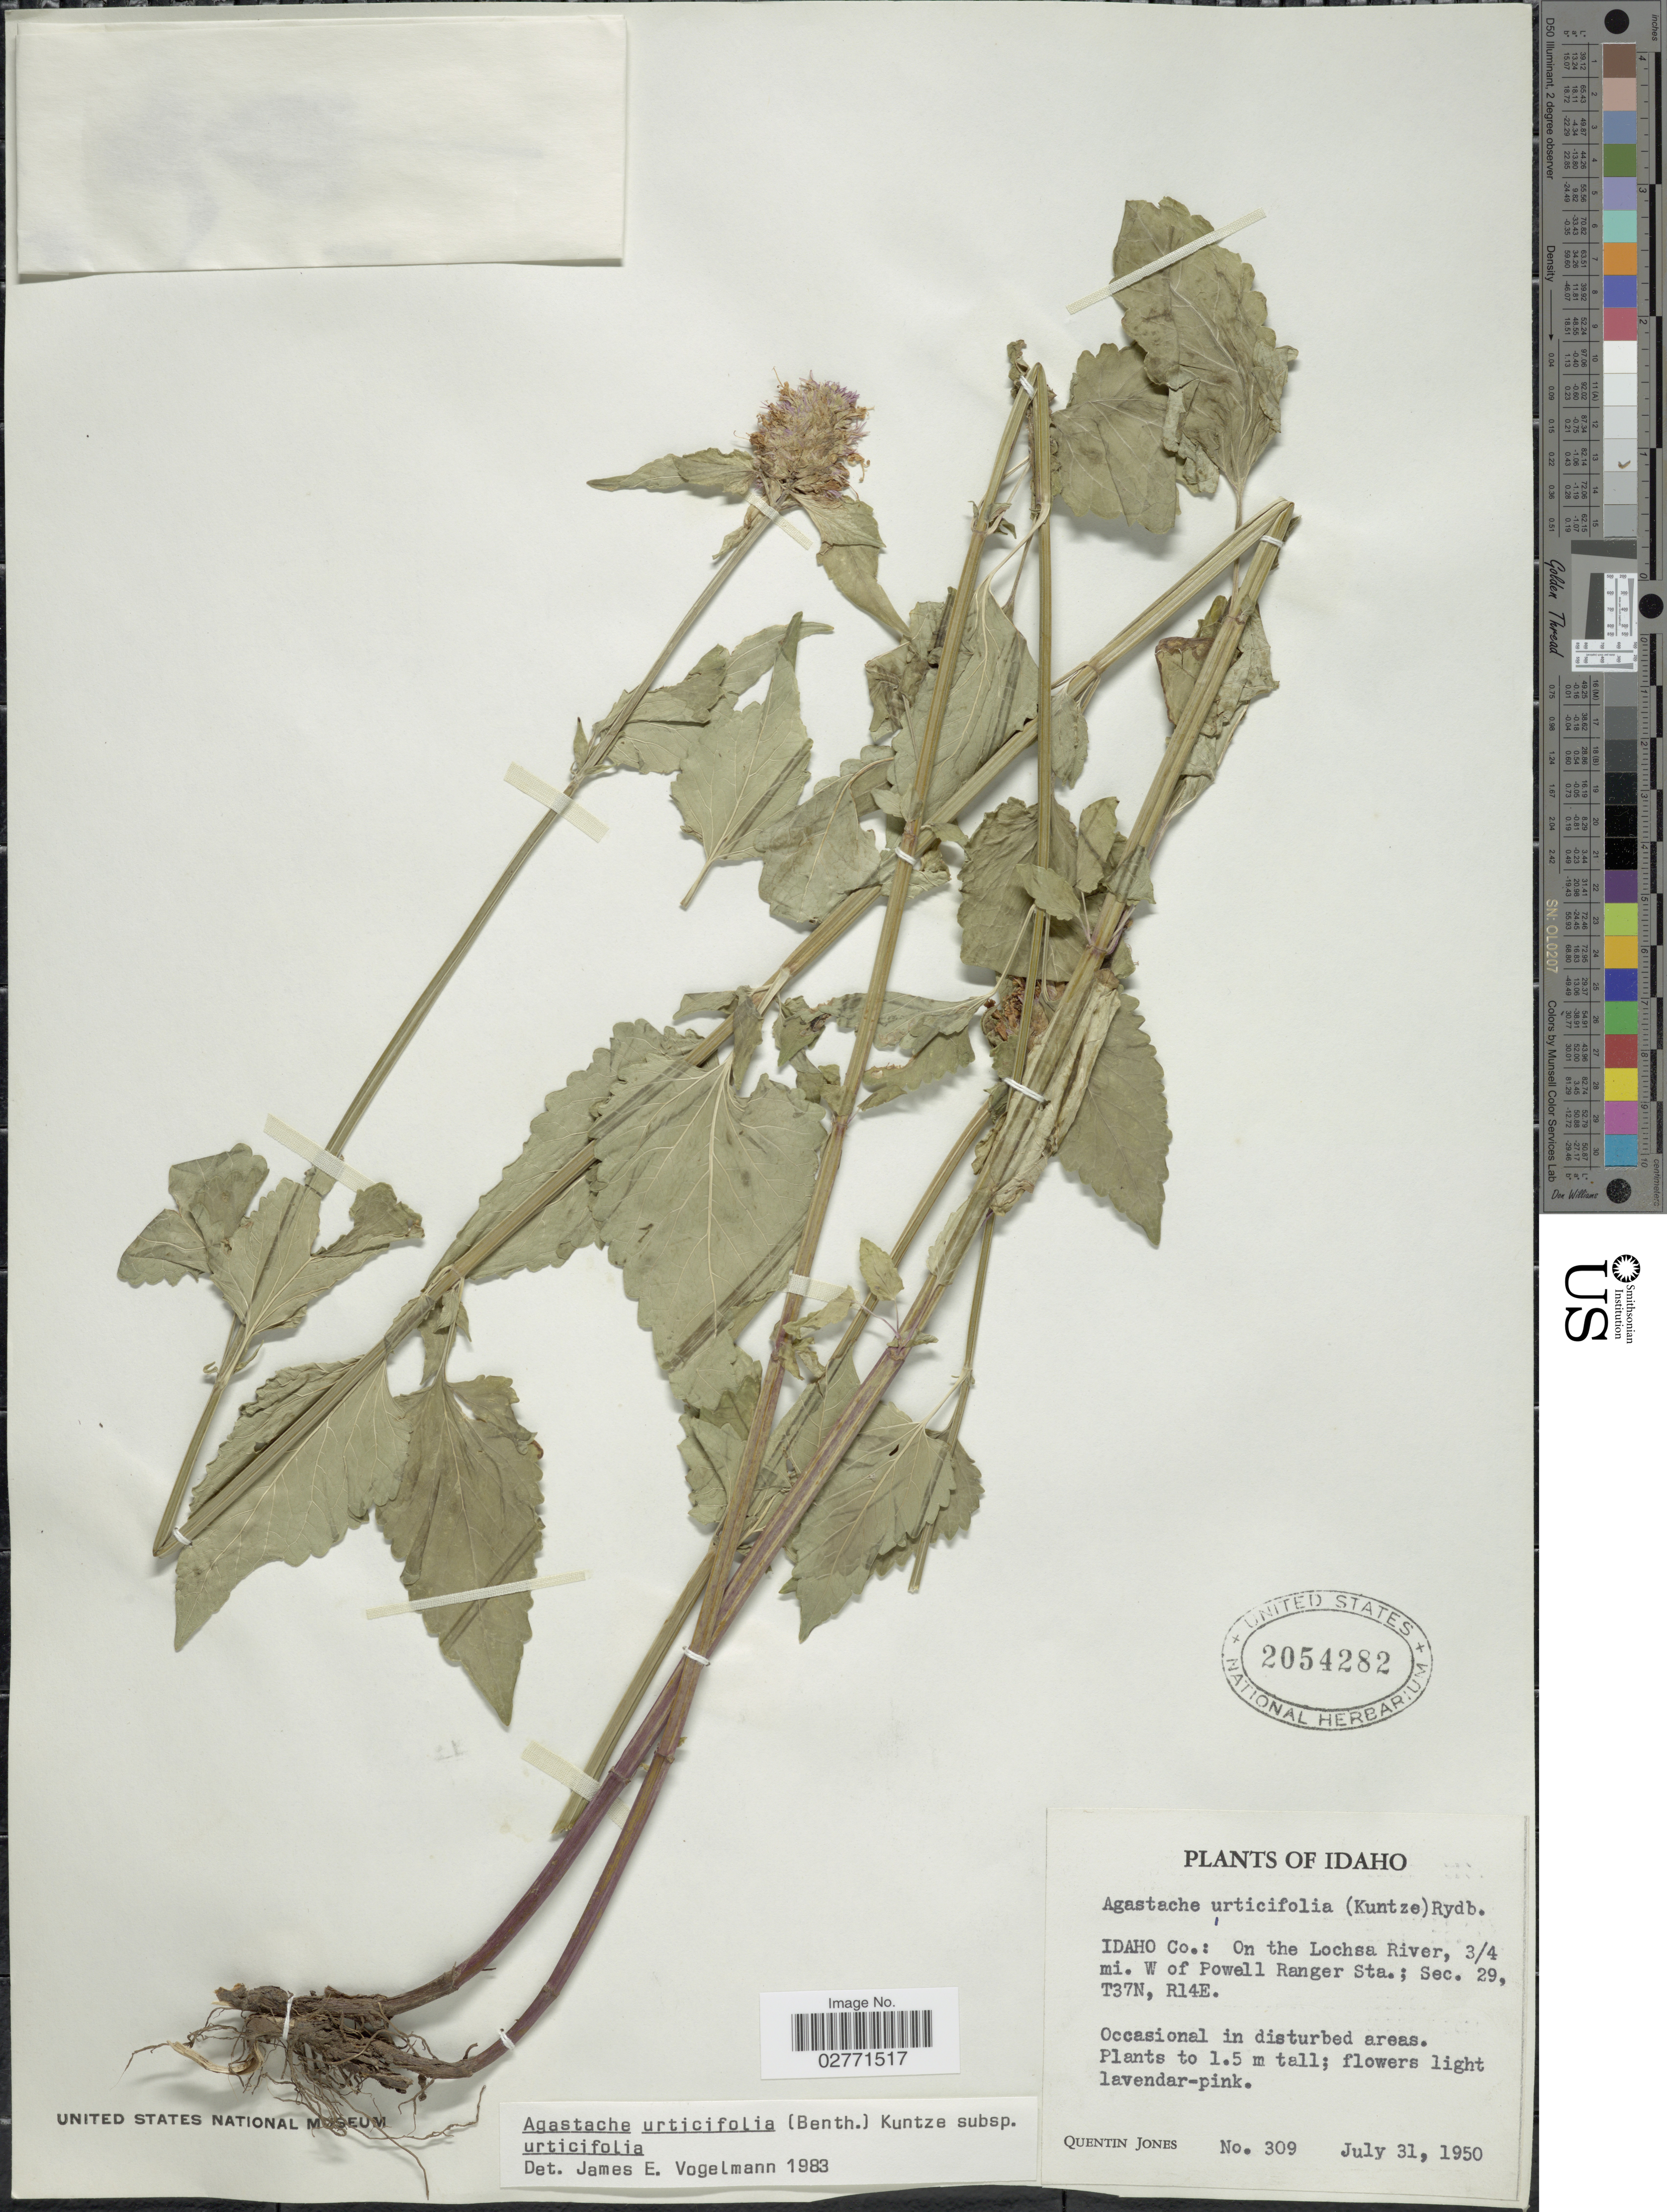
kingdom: Plantae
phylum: Tracheophyta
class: Magnoliopsida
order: Lamiales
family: Lamiaceae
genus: Agastache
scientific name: Agastache urticifolia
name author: (Benth.) Kuntze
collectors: Q. Jones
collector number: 309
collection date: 1950-07-31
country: United States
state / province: Idaho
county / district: Idaho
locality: On the Lochsa River, 3/4 mi. W of Powell Ranger Sta.; Sec. 29, T37N, R14E.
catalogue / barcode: US 2054282